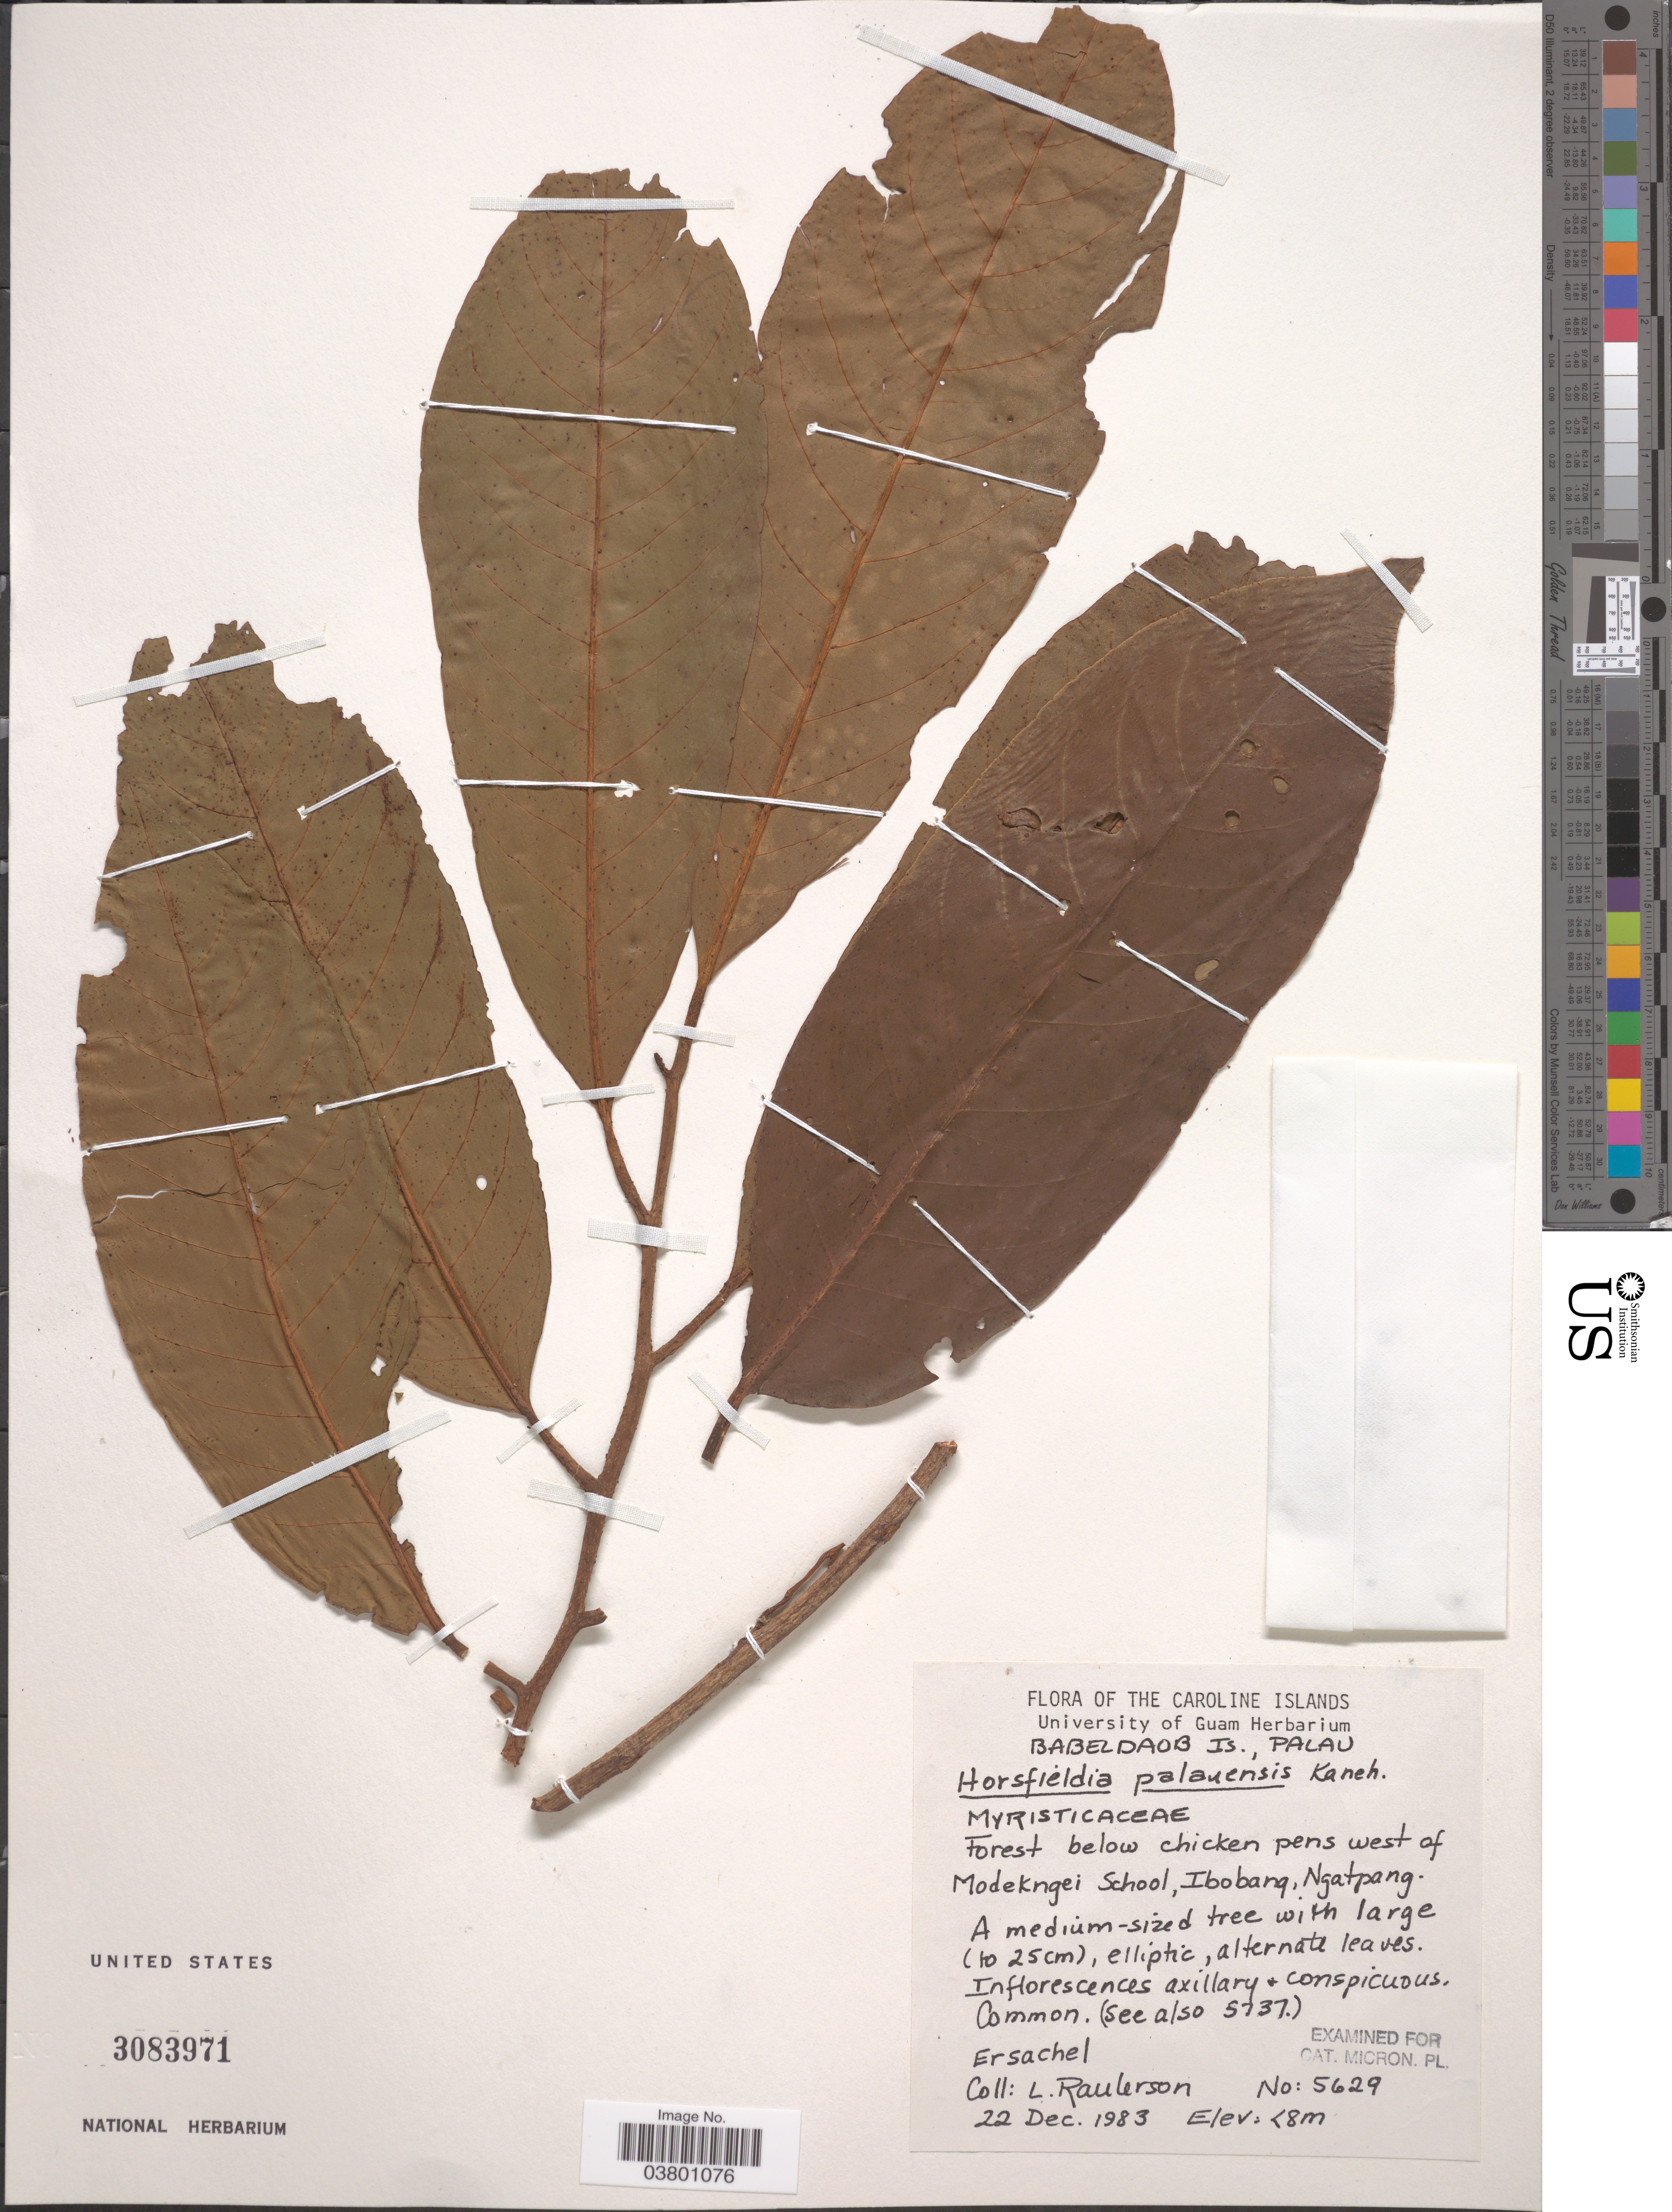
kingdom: Plantae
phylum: Tracheophyta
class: Magnoliopsida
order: Magnoliales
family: Myristicaceae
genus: Horsfieldia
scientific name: Horsfieldia palauensis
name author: Kaneh.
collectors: L. Raulerson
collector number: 5629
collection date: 1983-12-22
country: Palau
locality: The Caroline Islands. Babeldaob Is., Palau. Forest below chicken pens west of Modekngei School, Ibobang, Ngatpang.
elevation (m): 8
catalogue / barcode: US 3083971